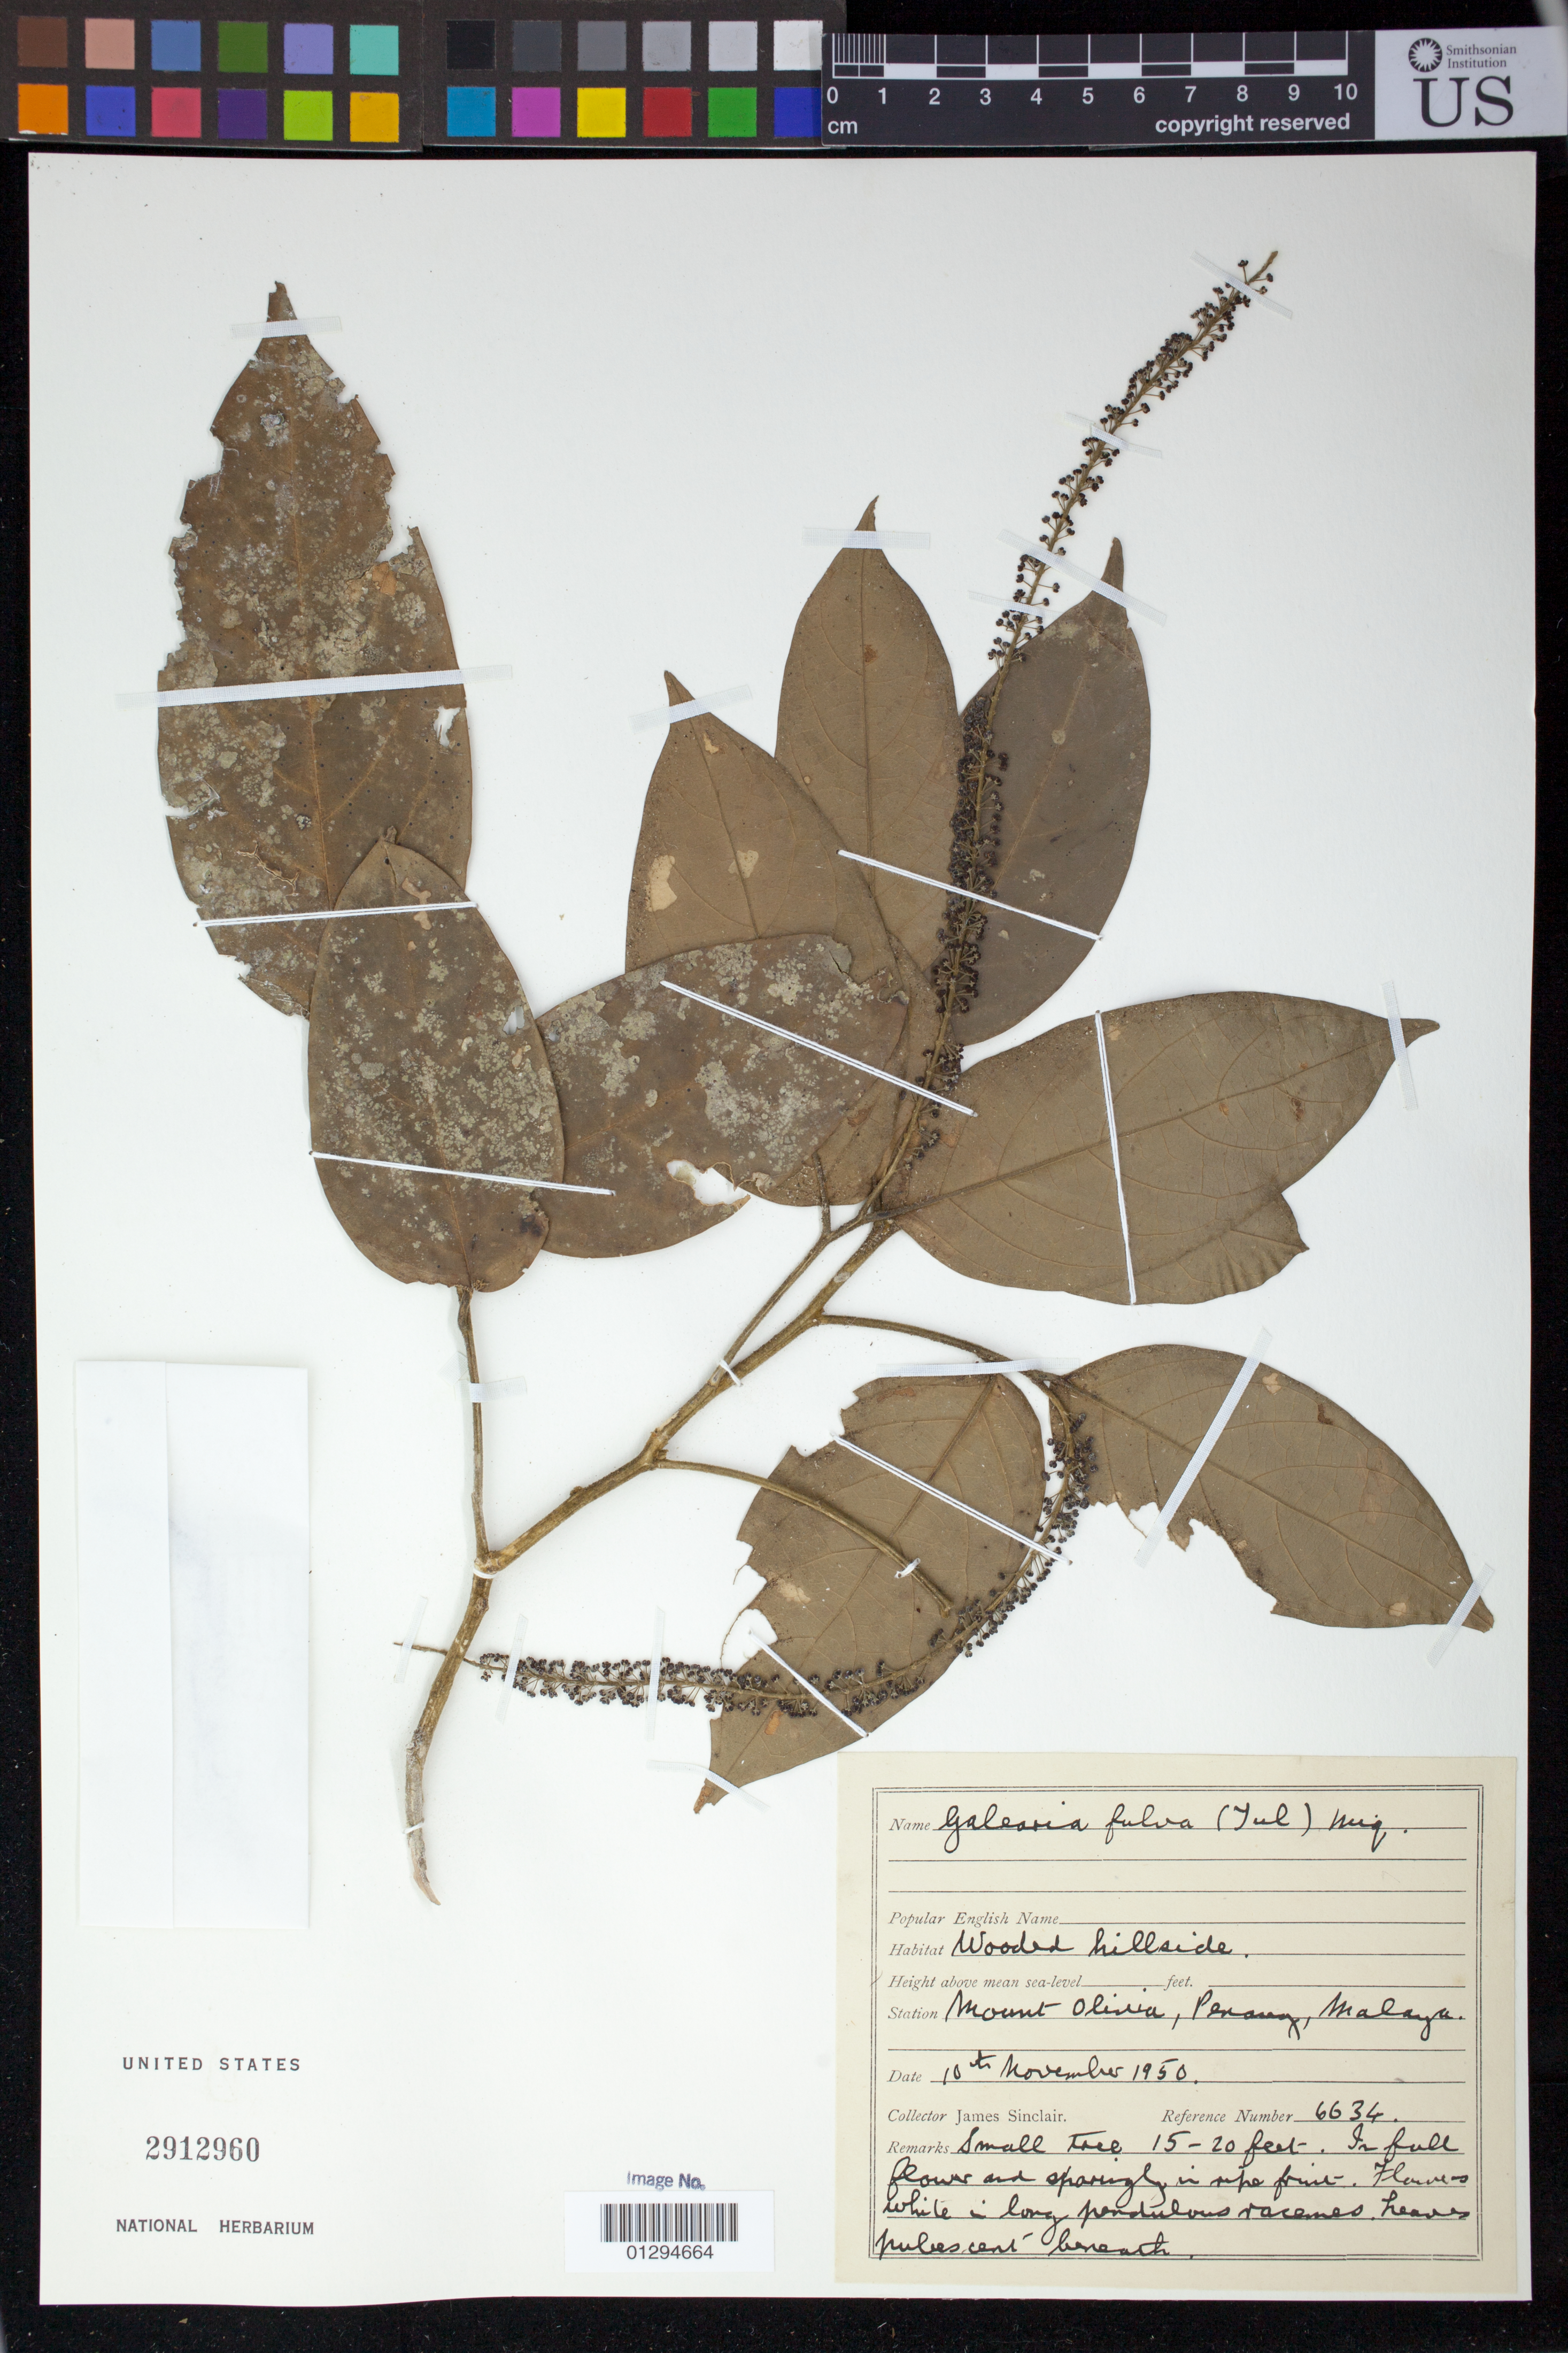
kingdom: Plantae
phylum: Tracheophyta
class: Magnoliopsida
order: Malpighiales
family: Pandaceae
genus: Galearia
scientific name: Galearia fulva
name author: (Tul.) Miq.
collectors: J. Sinclair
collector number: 6634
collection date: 1950-11-10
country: Malaysia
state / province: Pinang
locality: Mount Olivia, Malaya. Wooded hillside.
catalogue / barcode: US 2912960